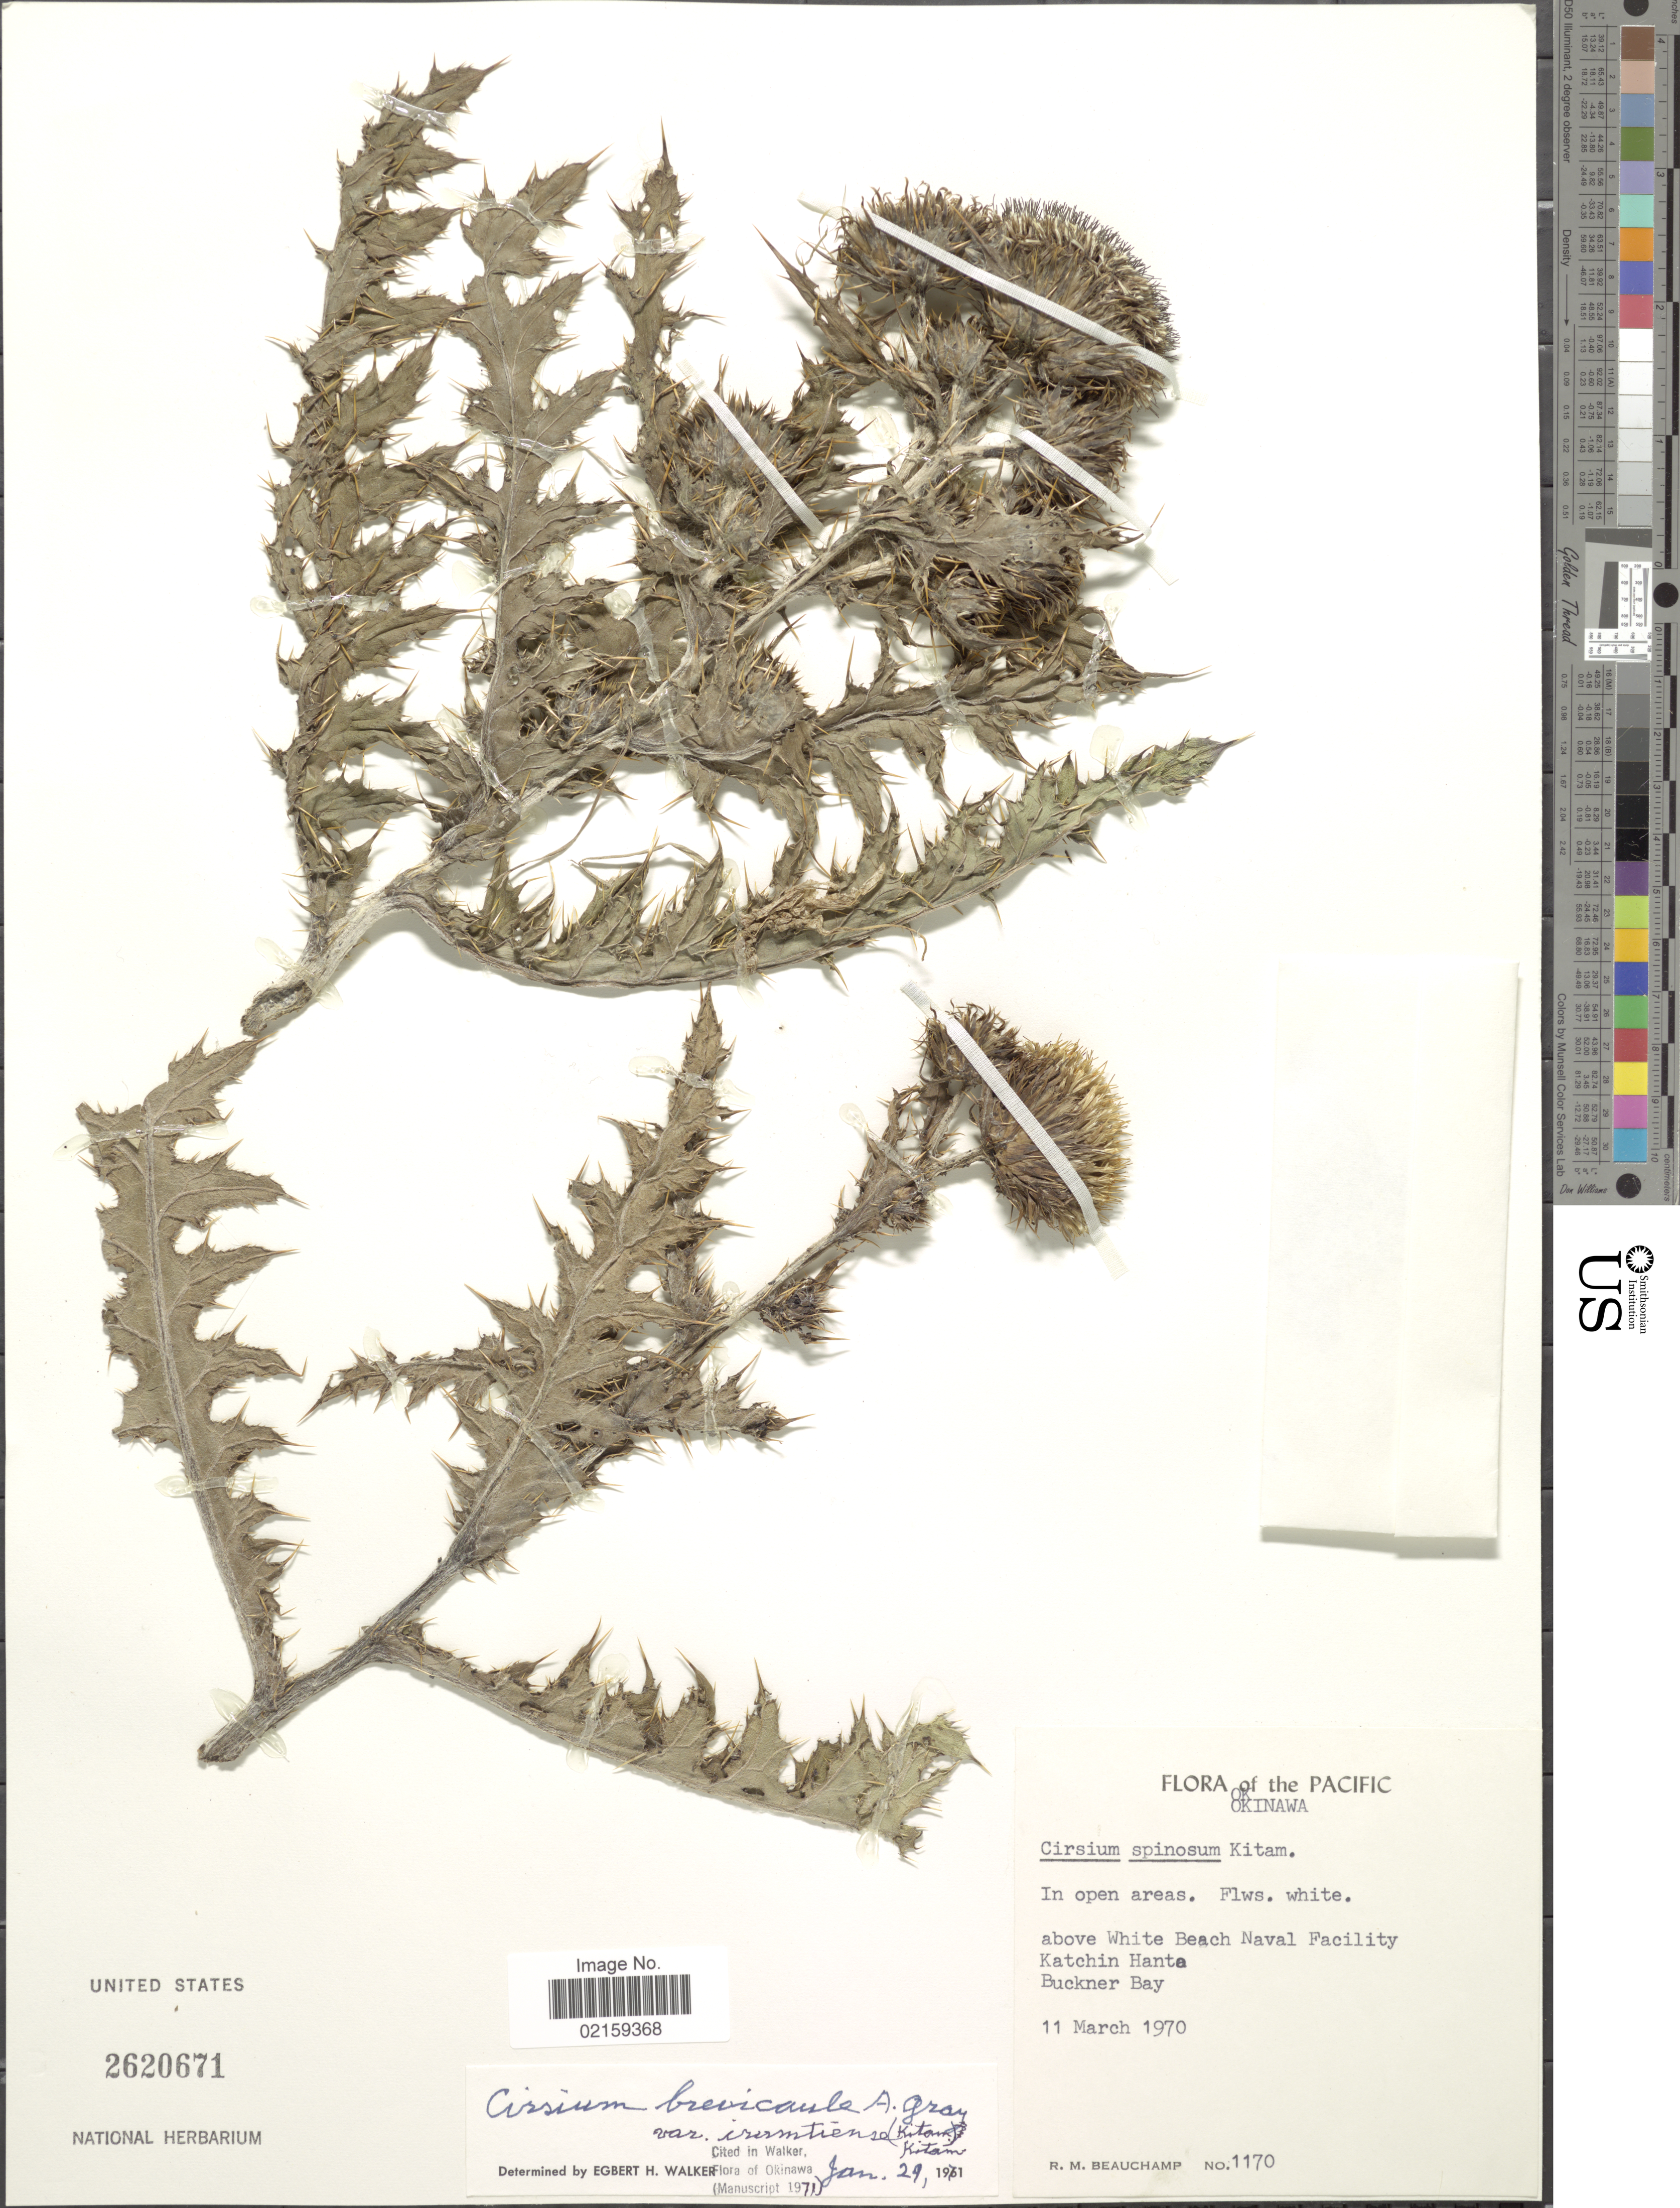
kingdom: Plantae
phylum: Tracheophyta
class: Magnoliopsida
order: Asterales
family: Asteraceae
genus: Cirsium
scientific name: Cirsium brevicaule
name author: A. Gray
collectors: R. Beauchamp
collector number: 1170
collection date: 1970-03-11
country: Japan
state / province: Okinawa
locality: The Pacific. Okinawa, above White Beach Naval Facility. katchin Hanta Bucnker Bay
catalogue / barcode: US 2620671